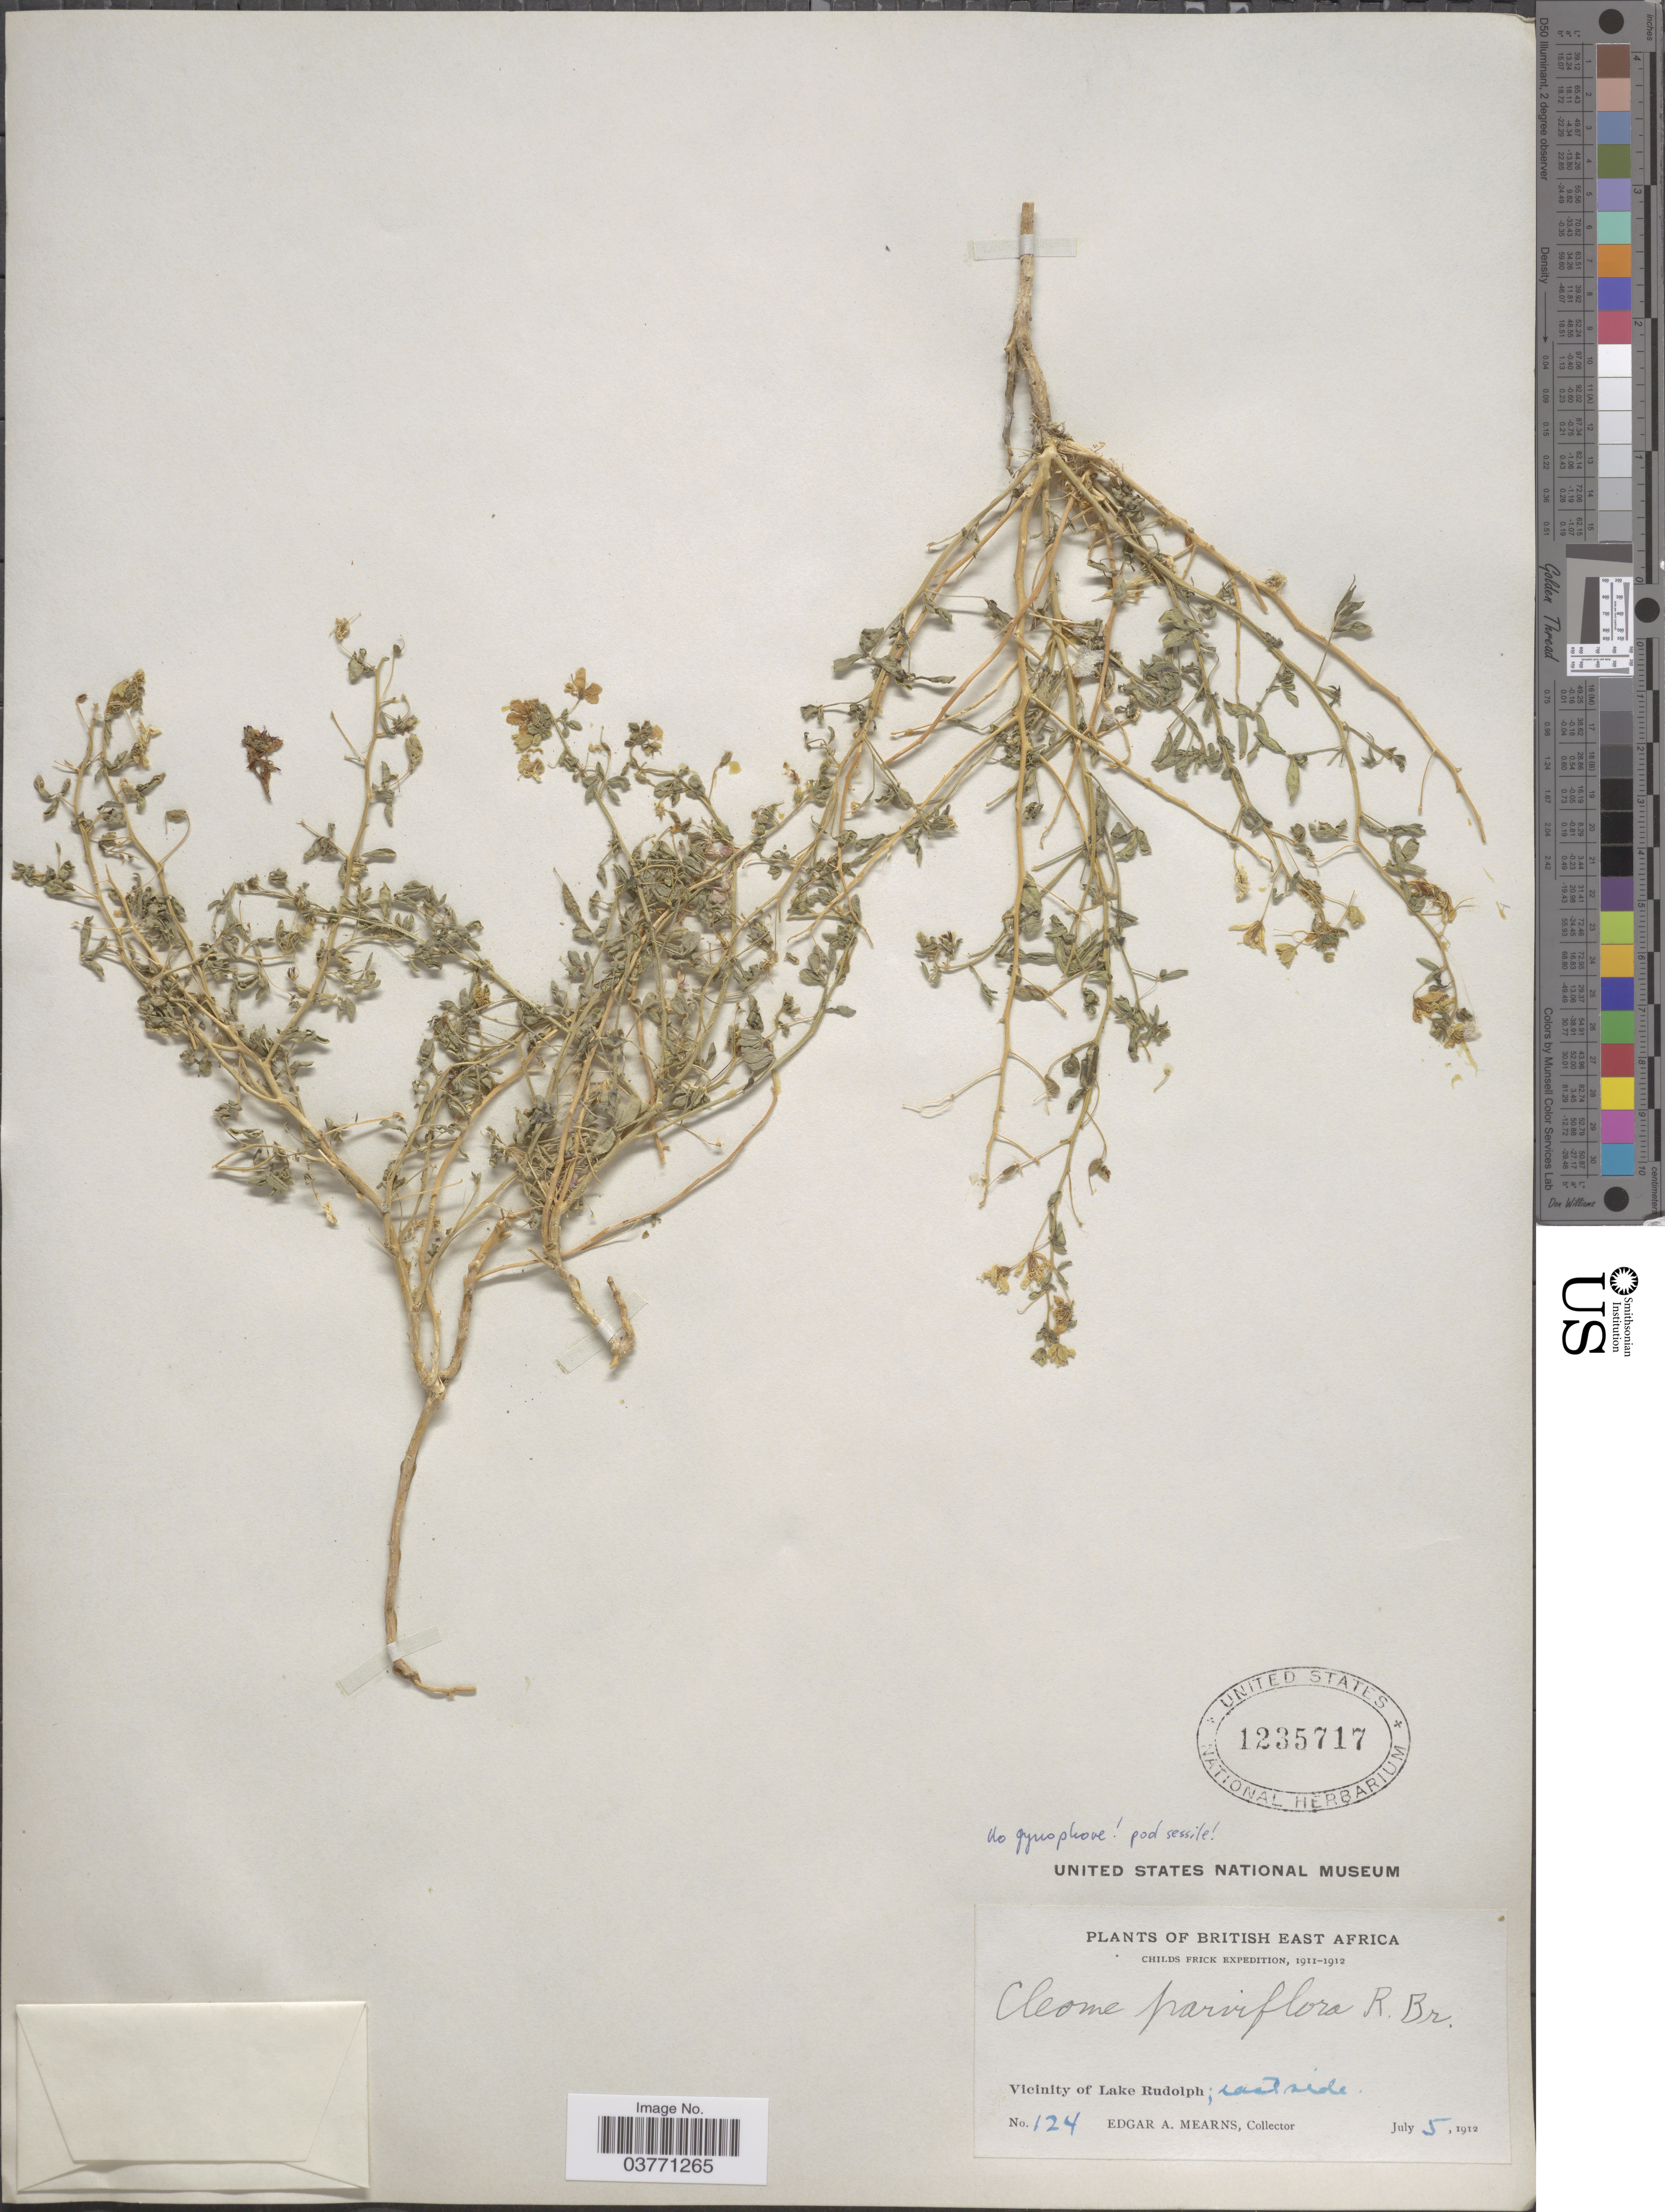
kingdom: Plantae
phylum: Tracheophyta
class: Magnoliopsida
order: Brassicales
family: Cleomaceae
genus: Stylidocleome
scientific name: Stylidocleome brachycarpa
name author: (Vahl ex DC.) Roalson & J.C. Hall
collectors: E. A. Mearns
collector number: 124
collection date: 1912-07-05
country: Kenya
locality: British East Africa. Vicinity of Lake Rudolph; east side.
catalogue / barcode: US 1235717